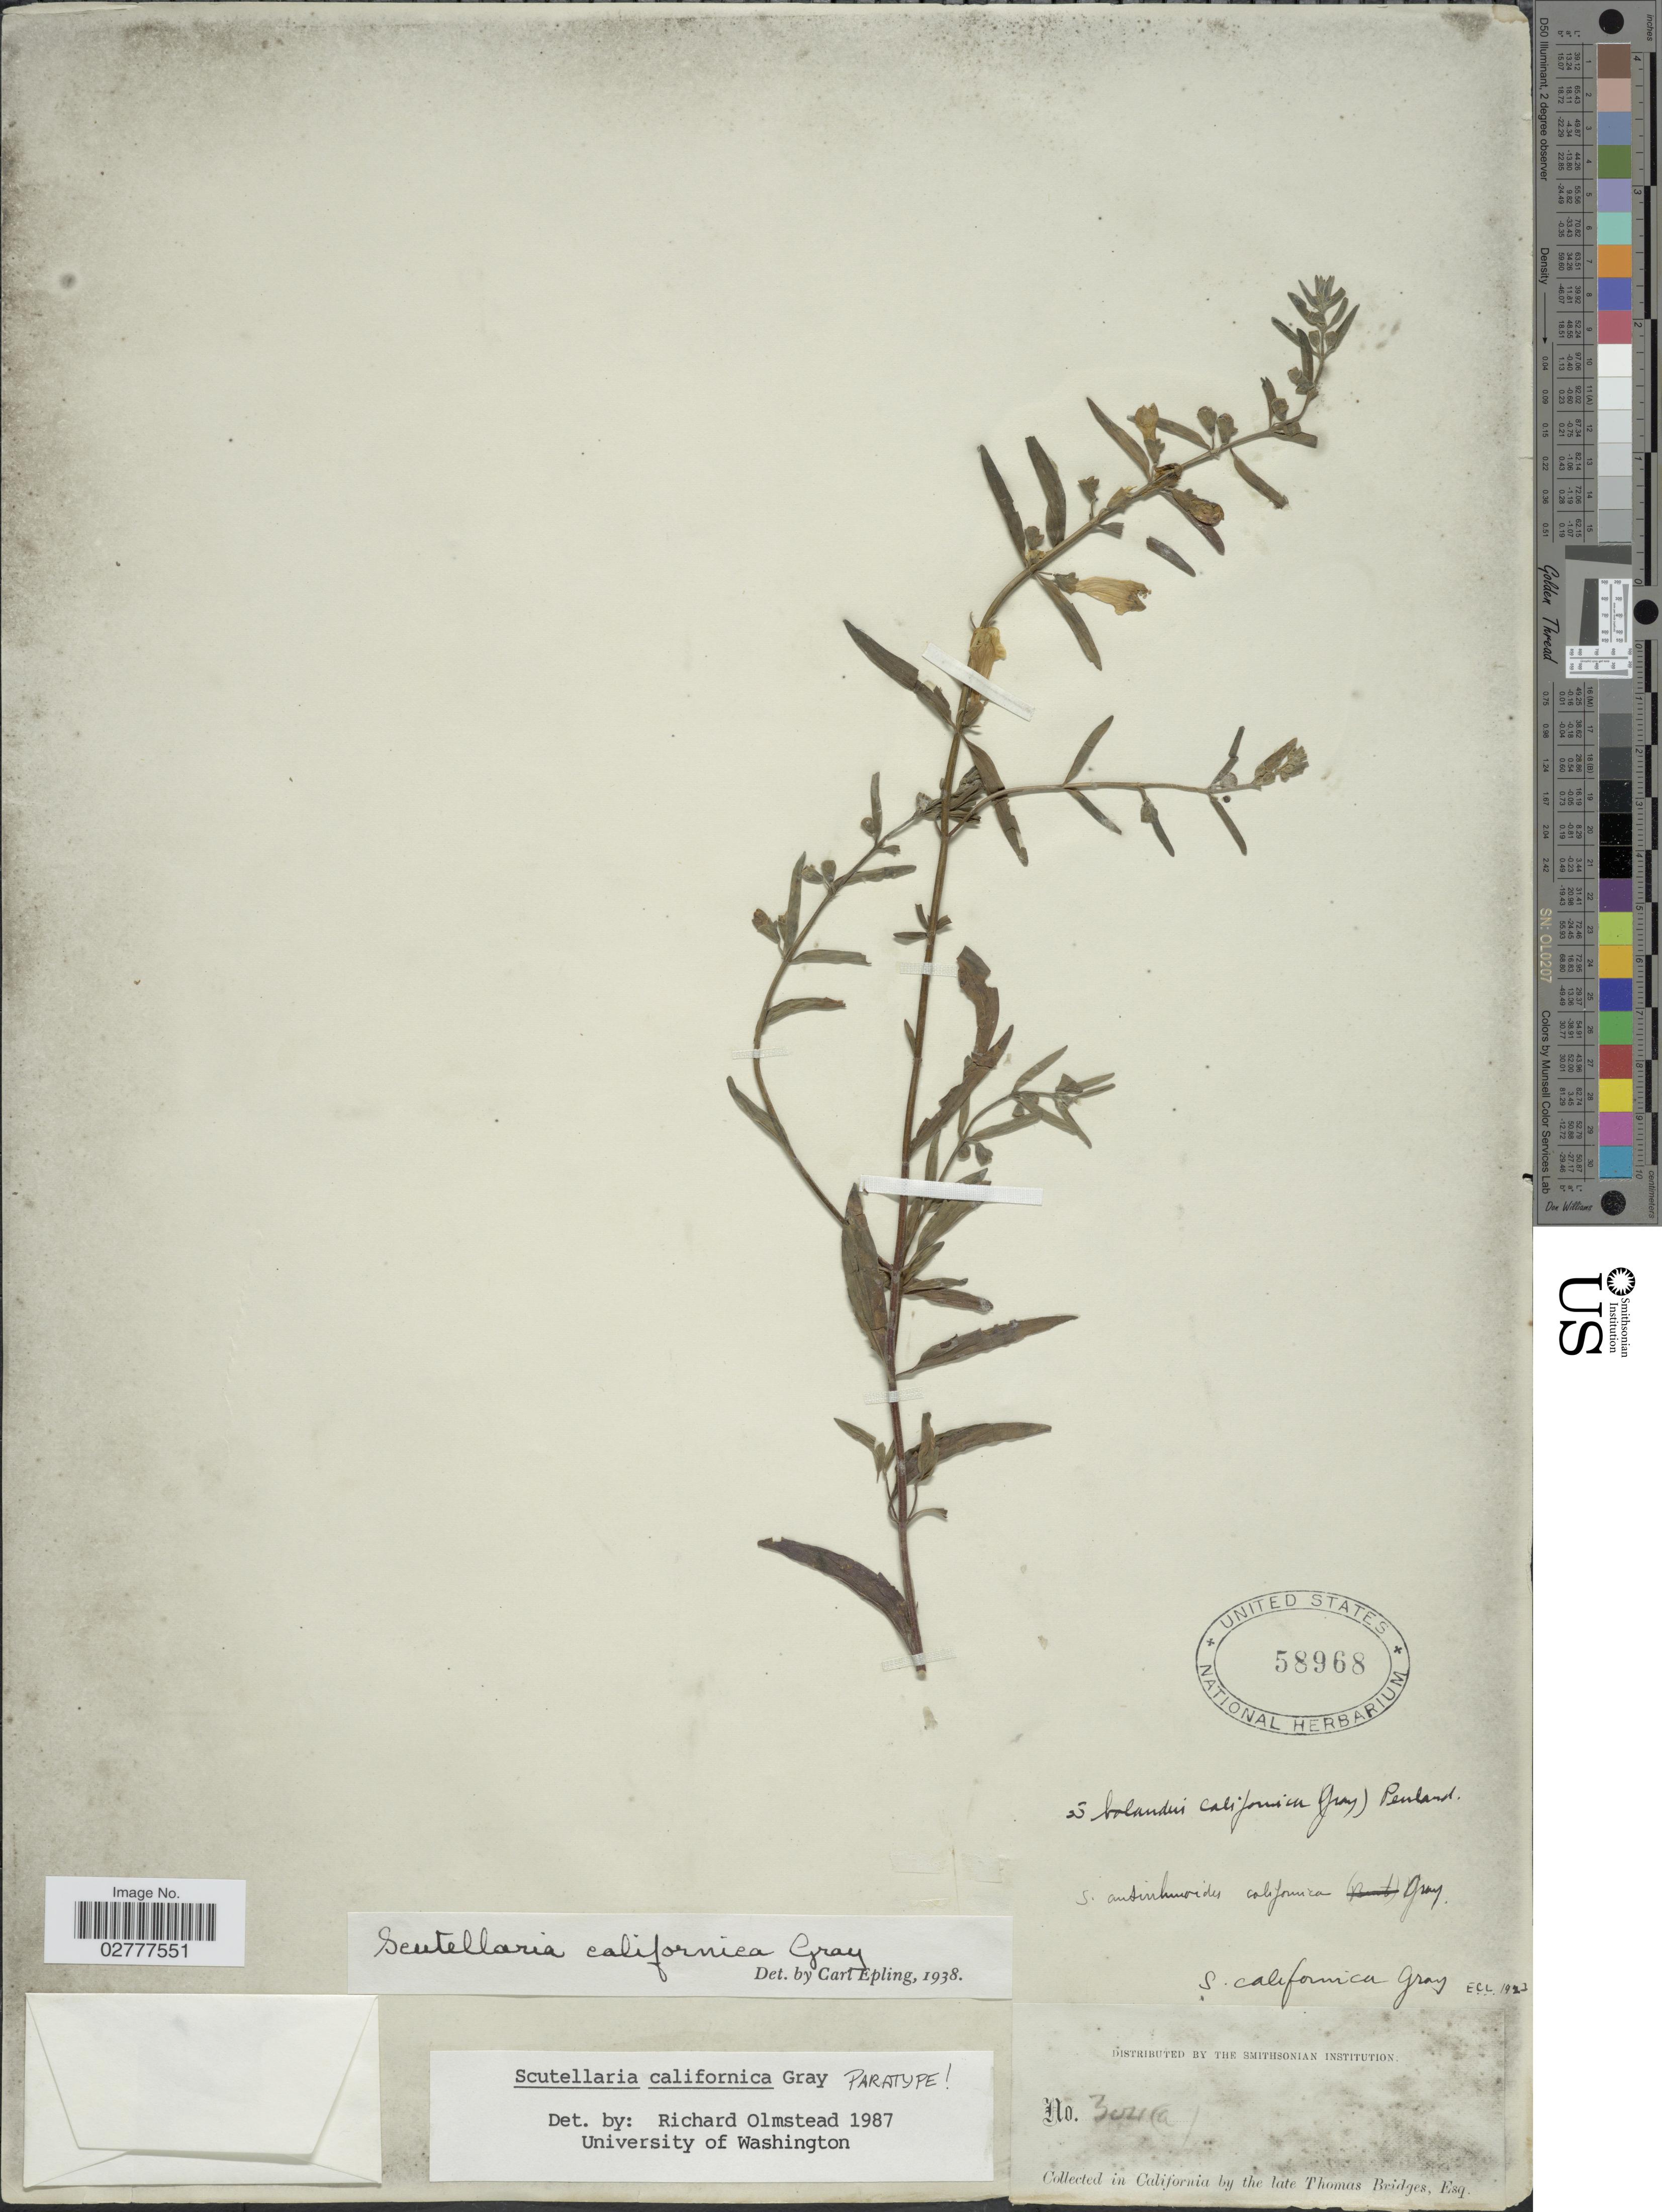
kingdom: Plantae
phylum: Tracheophyta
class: Magnoliopsida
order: Lamiales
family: Lamiaceae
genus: Scutellaria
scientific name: Scutellaria californica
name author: A. Gray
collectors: T. Bridges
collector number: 304(a)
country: United States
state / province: California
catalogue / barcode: US 58968